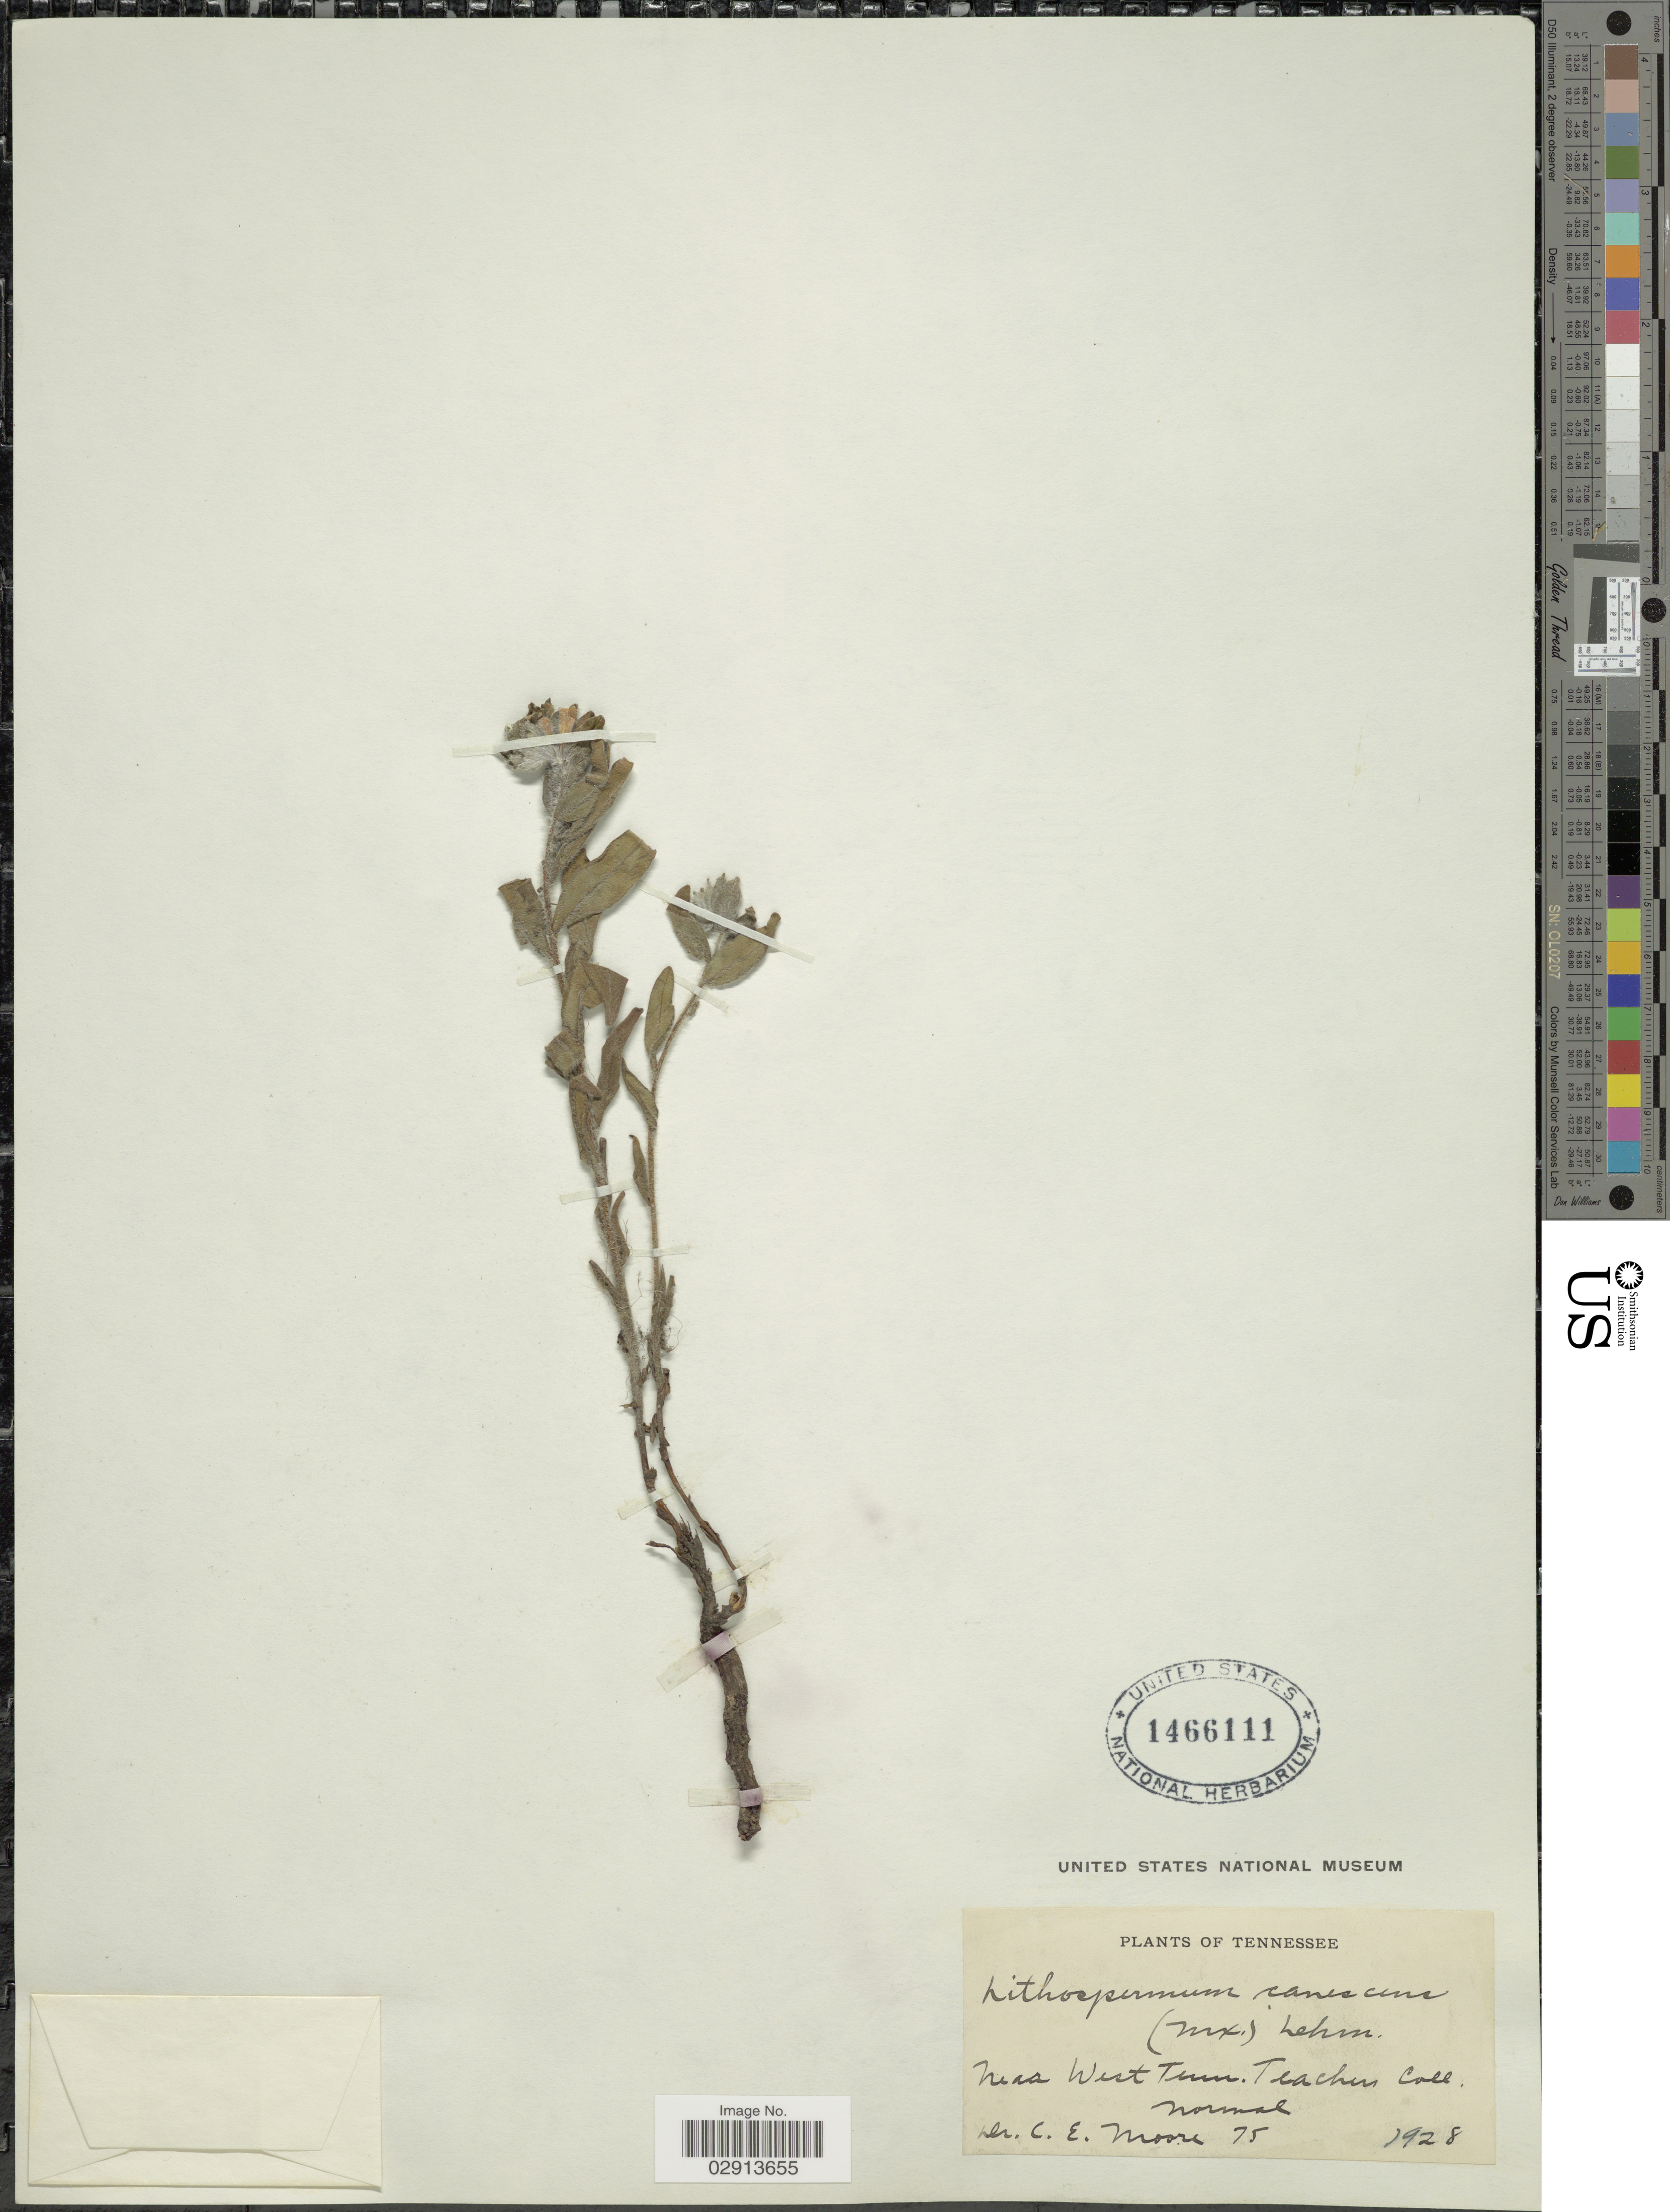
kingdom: Plantae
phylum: Tracheophyta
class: Magnoliopsida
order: Boraginales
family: Boraginaceae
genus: Lithospermum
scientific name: Lithospermum canescens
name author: (Michx.) Lehm.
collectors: C. Moore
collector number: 75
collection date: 1928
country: United States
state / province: Tennessee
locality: Near West Tenn. Teachers Coll. Normal.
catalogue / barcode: US 1466111